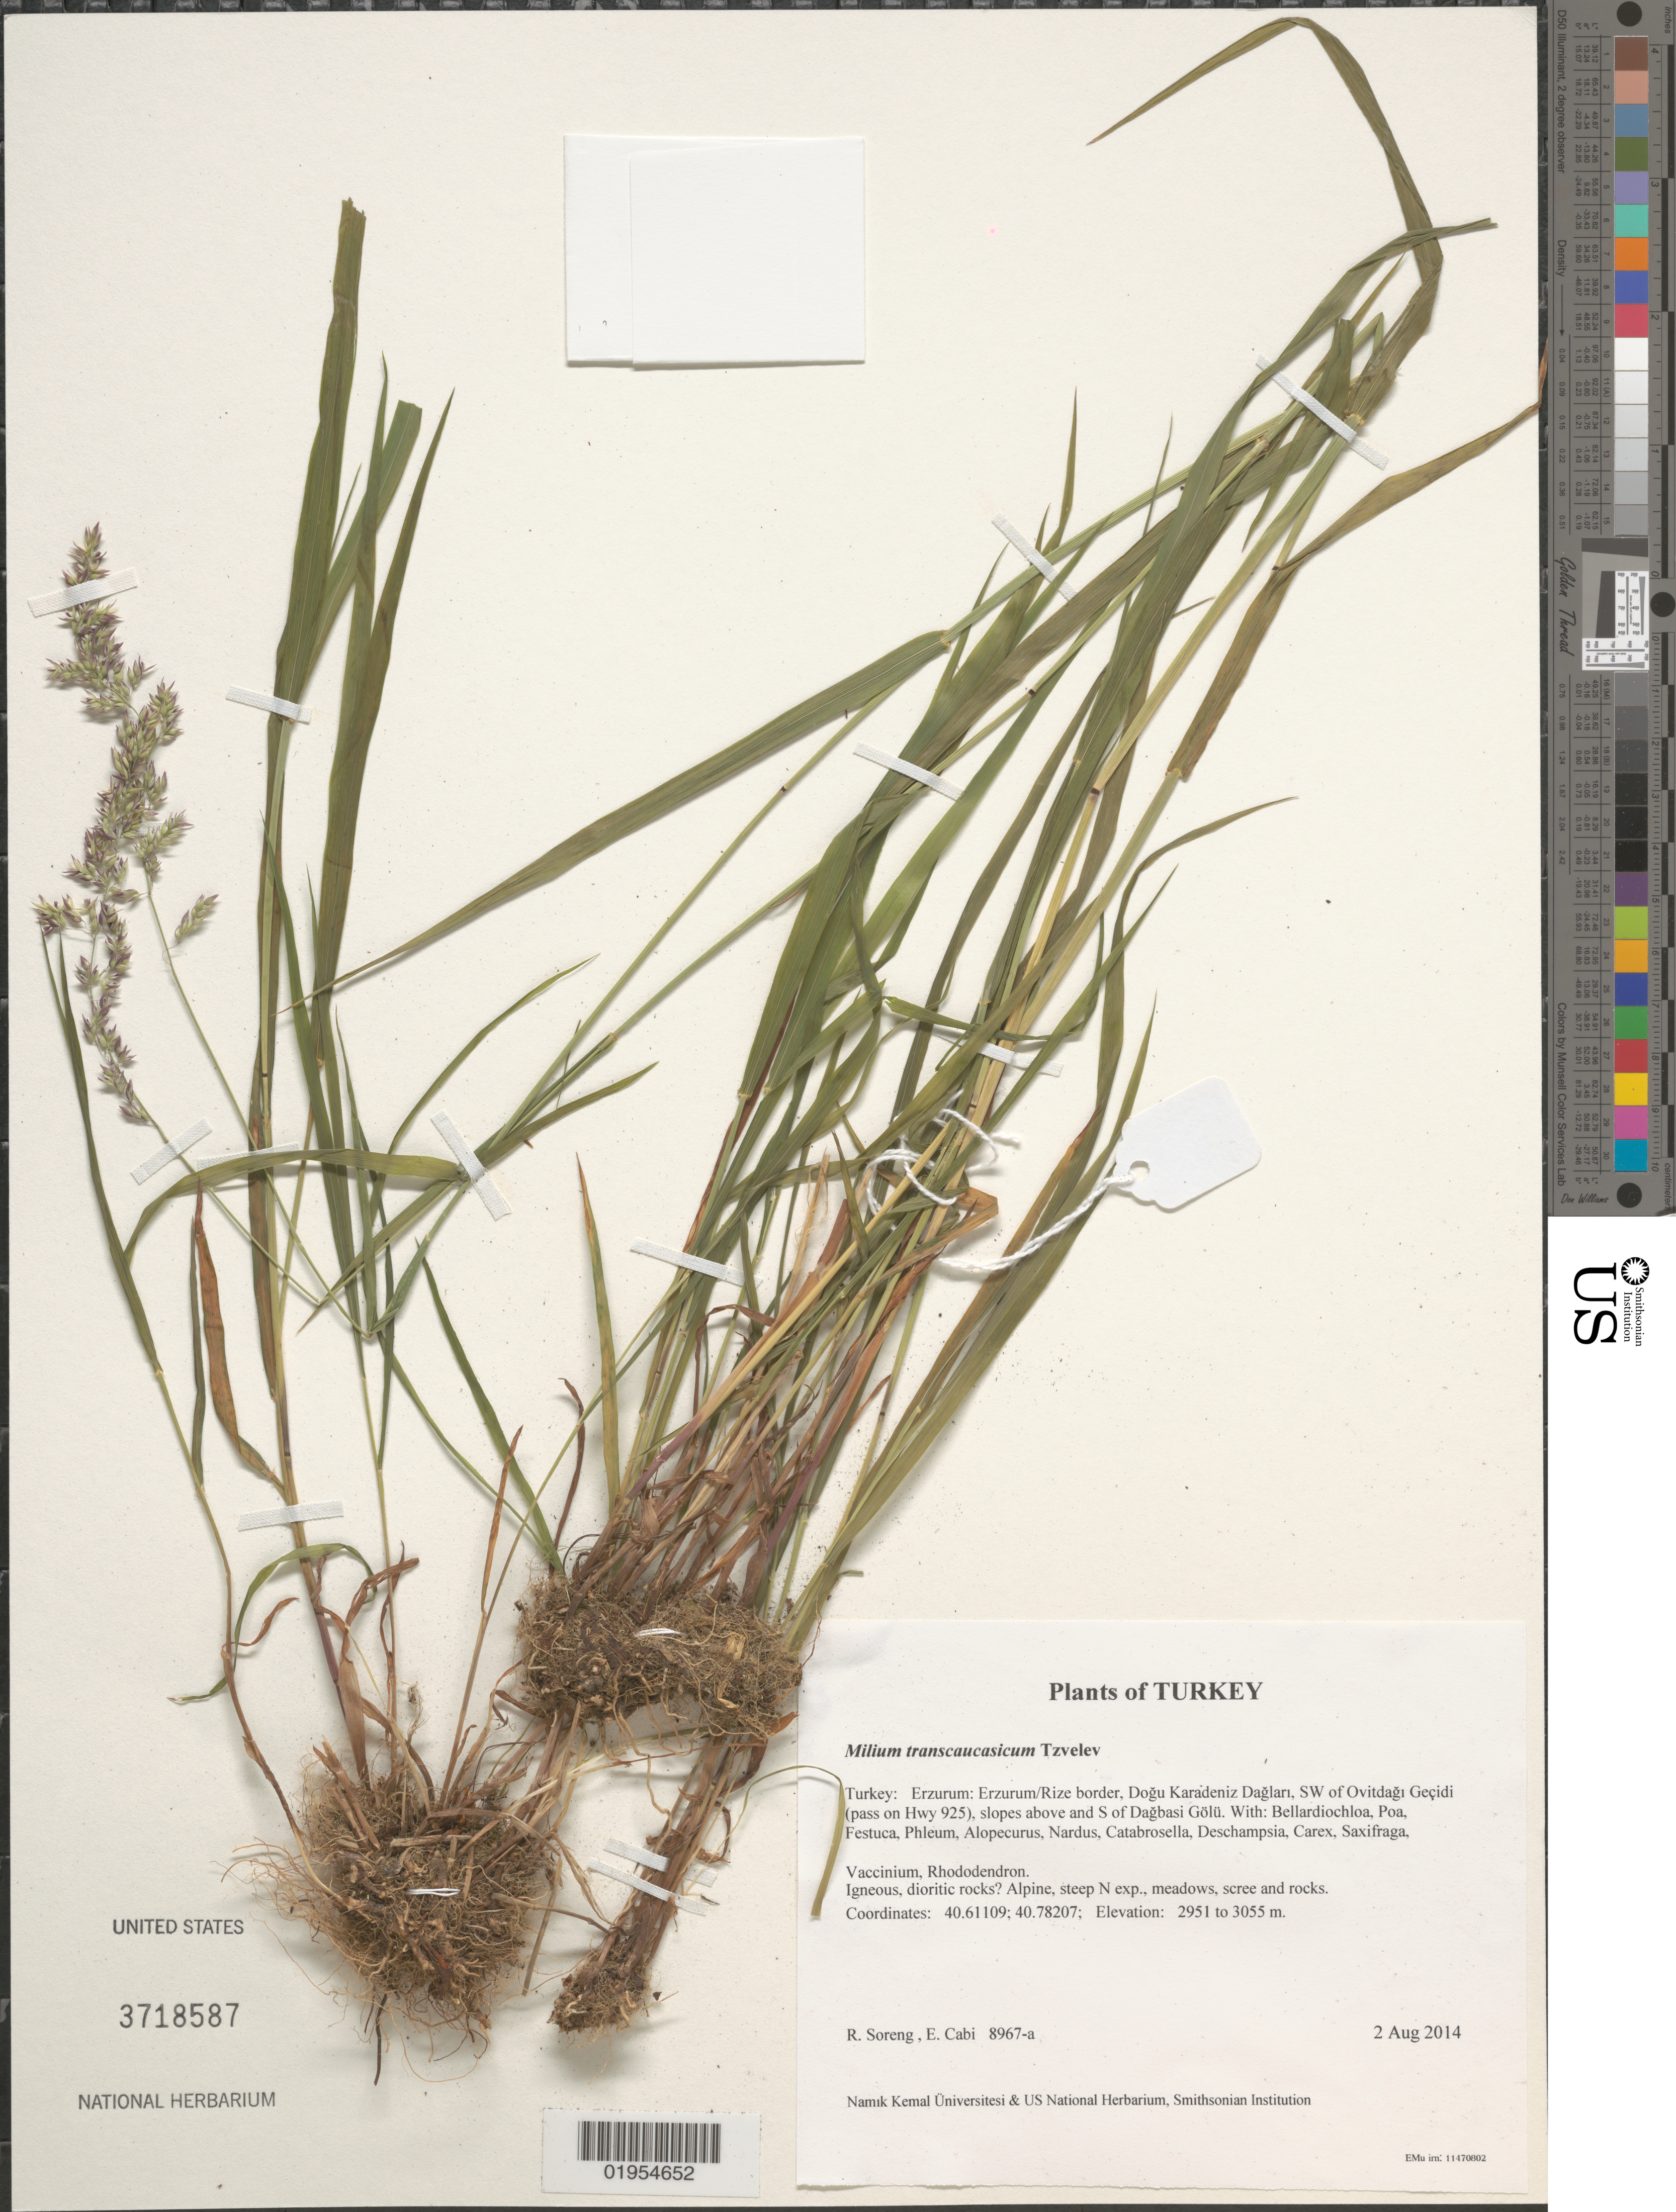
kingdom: Plantae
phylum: Tracheophyta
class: Liliopsida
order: Poales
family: Poaceae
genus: Milium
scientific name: Milium transcaucasicum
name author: Tzvelev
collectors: R. J. Soreng & E. Cabi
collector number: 8967-a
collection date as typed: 2 Aug 2014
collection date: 2014-08-02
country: Turkey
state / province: Erzurum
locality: Erzurum/Rize border, Dogu Karadeni Daglari, SW of Ovitdagi Gecidi (pass on Hwy 925), slopes above and S of Dagbasi Golu,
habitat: Igneous, dioritic rocks? Alpine, steep N exp., meadows, scree and rocks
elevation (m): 2951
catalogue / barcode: US 3718587